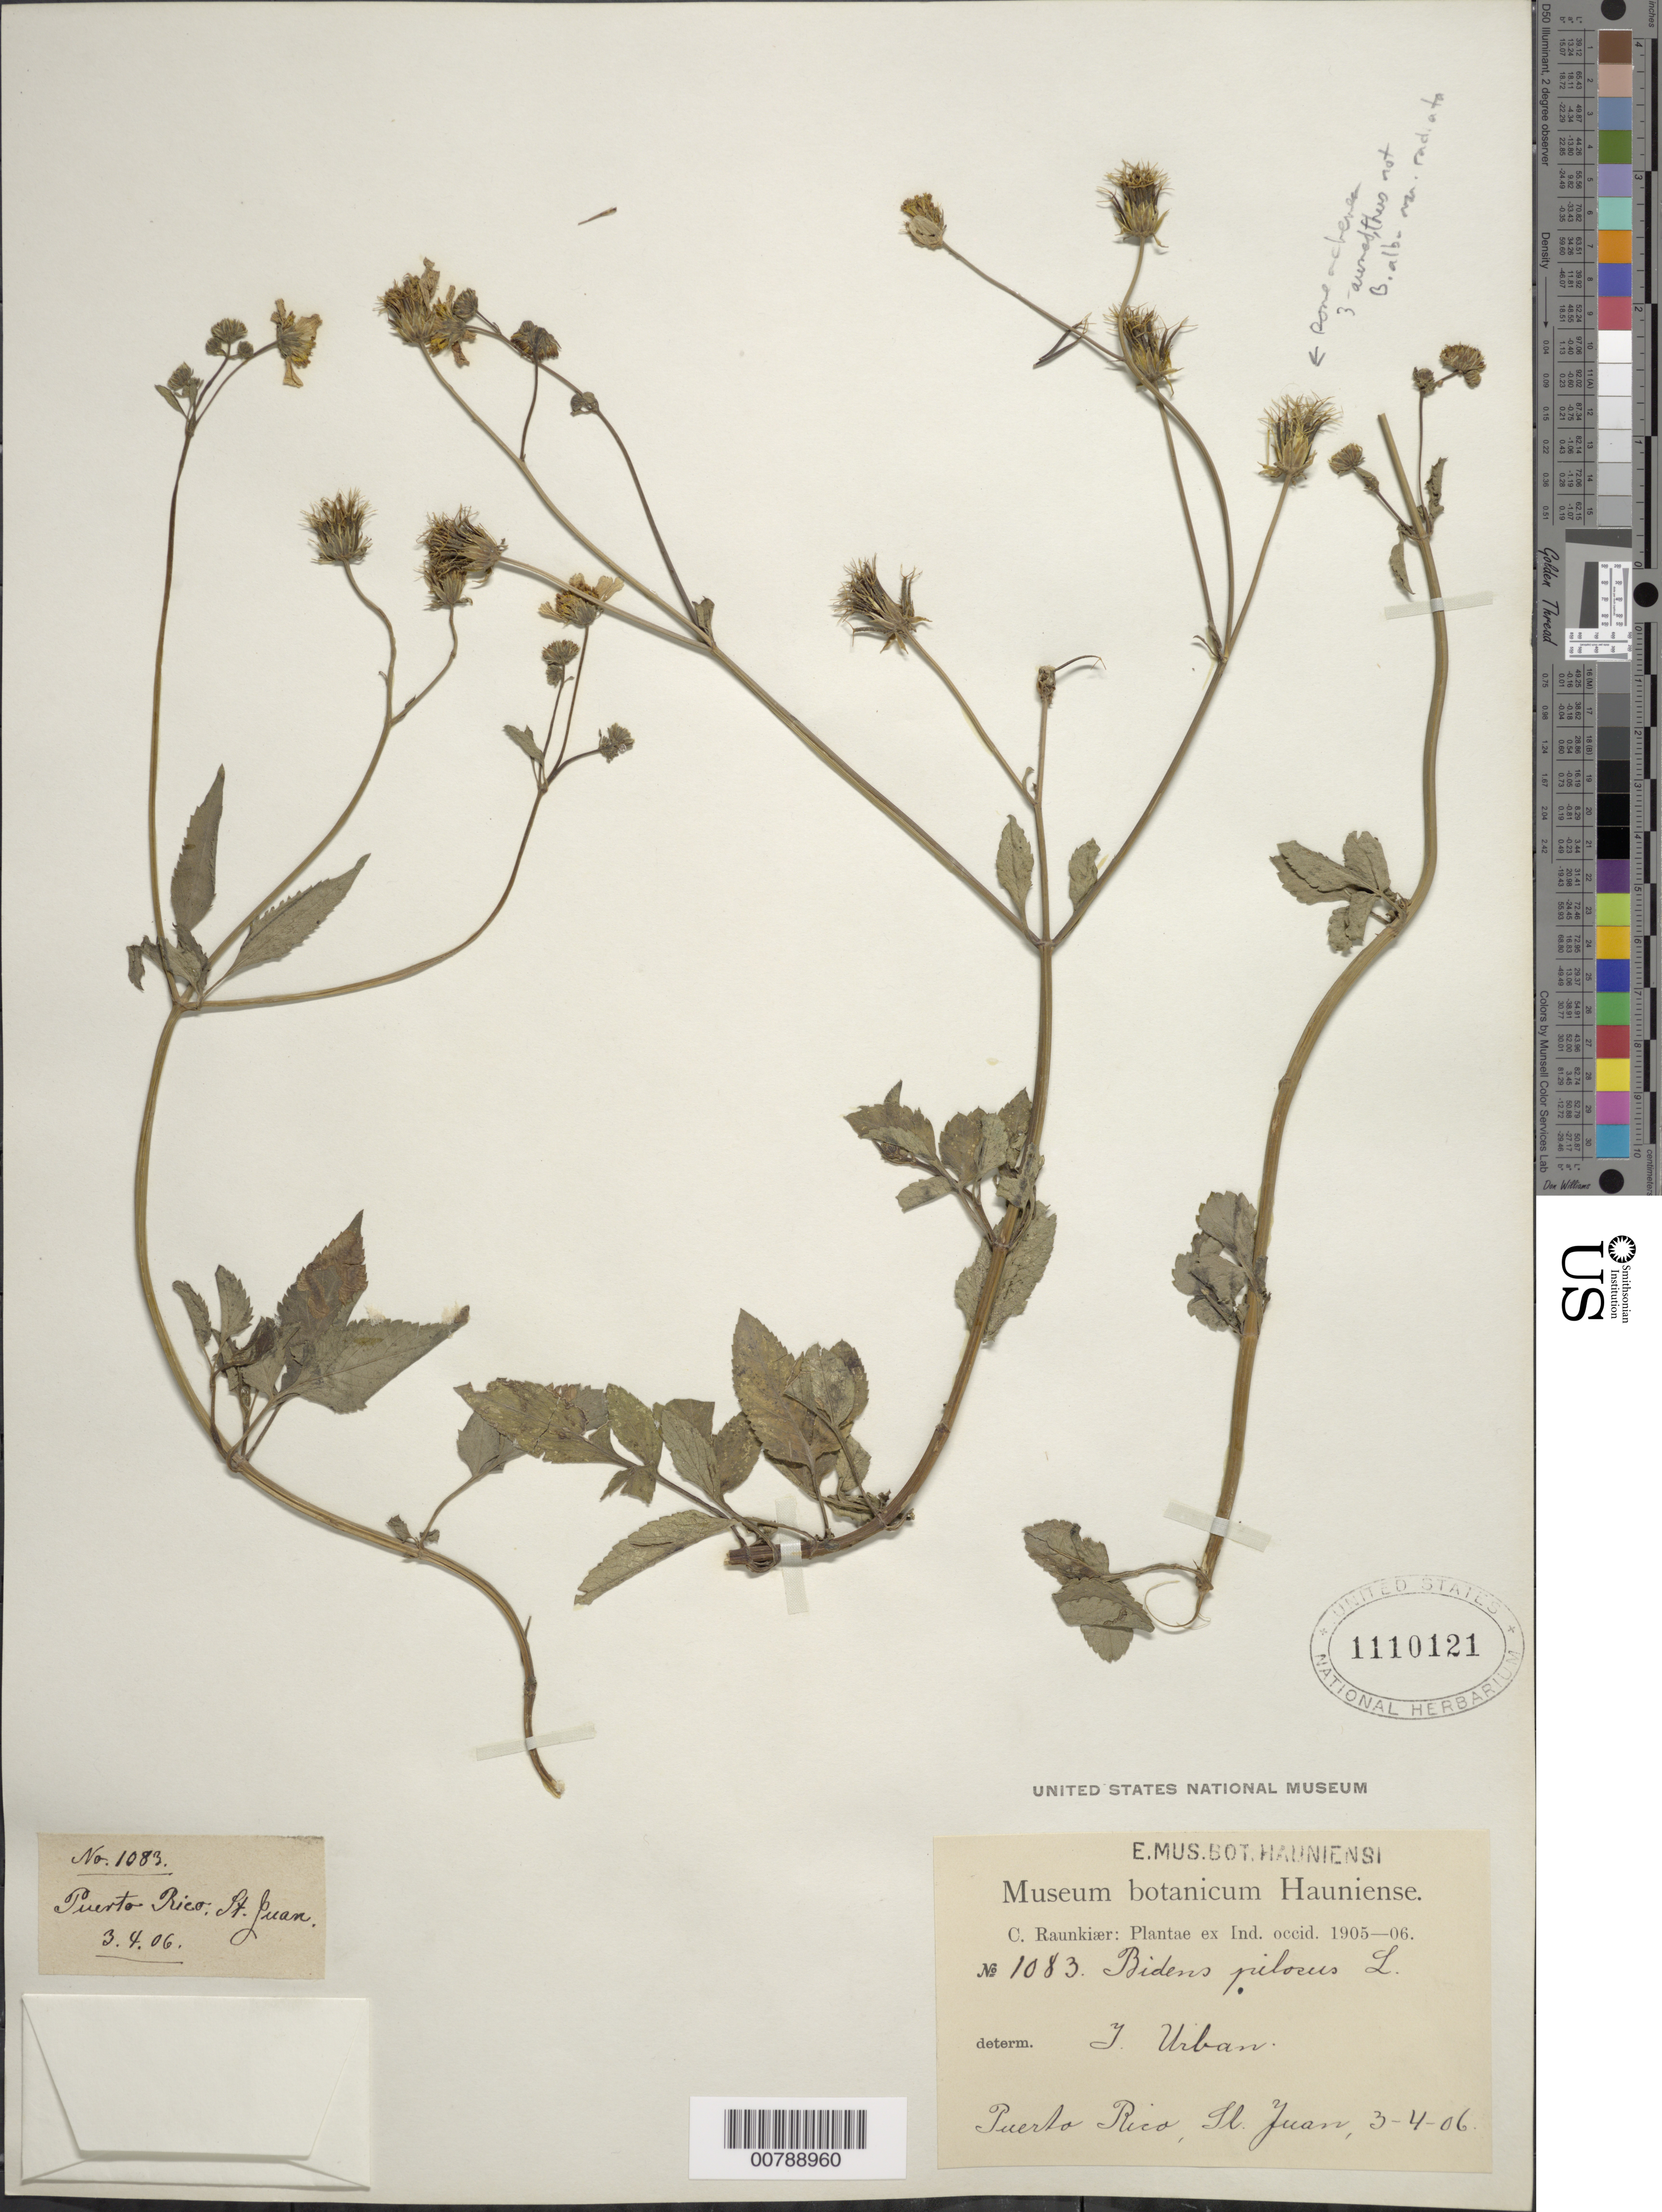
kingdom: Plantae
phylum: Tracheophyta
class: Magnoliopsida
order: Asterales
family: Asteraceae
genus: Bidens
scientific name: Bidens pilosa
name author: L.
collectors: C. Raunkiær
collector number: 1083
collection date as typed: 03 Apr 1906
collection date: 1906-04-03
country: Puerto Rico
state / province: San Juan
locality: San Juan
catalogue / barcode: US 1110121